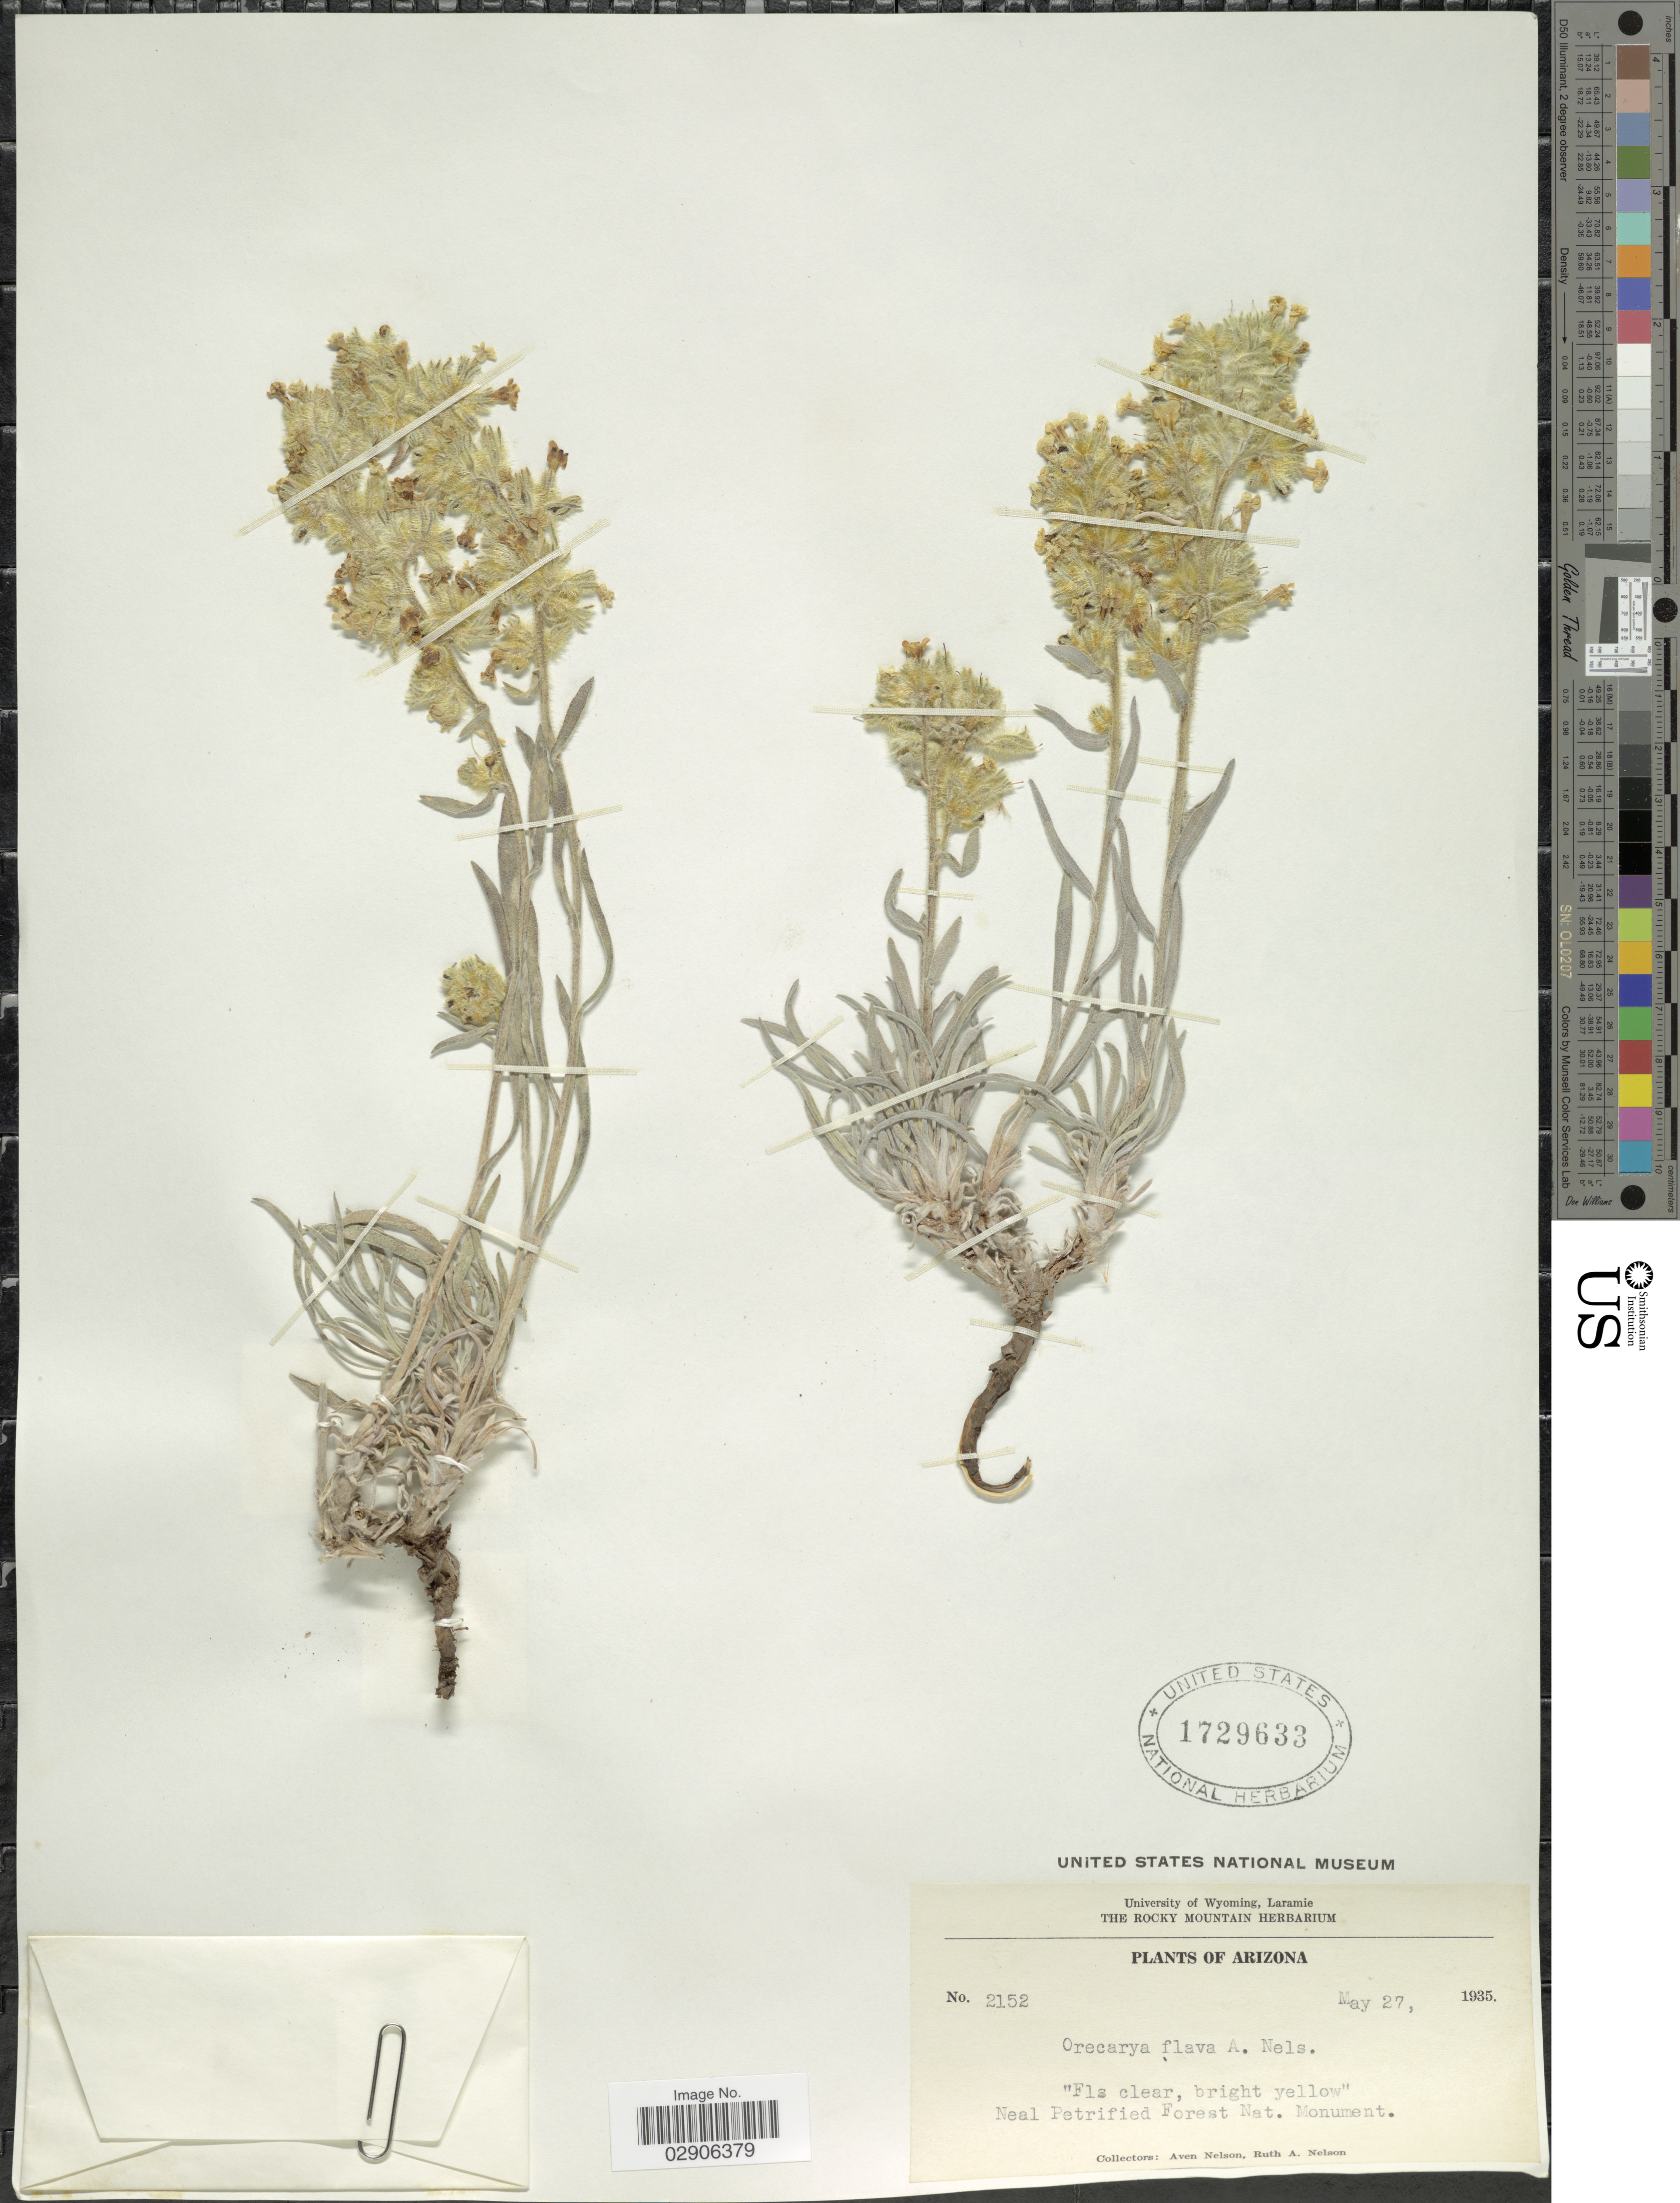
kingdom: Plantae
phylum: Tracheophyta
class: Magnoliopsida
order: Boraginales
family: Boraginaceae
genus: Oreocarya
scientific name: Oreocarya flava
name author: A. Nelson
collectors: A. Nelson & R. A. Nelson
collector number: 2152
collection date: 1935-05-27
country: United States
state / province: Arizona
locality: Neal Petrified Forest Nat. Monument.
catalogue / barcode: US 1729633